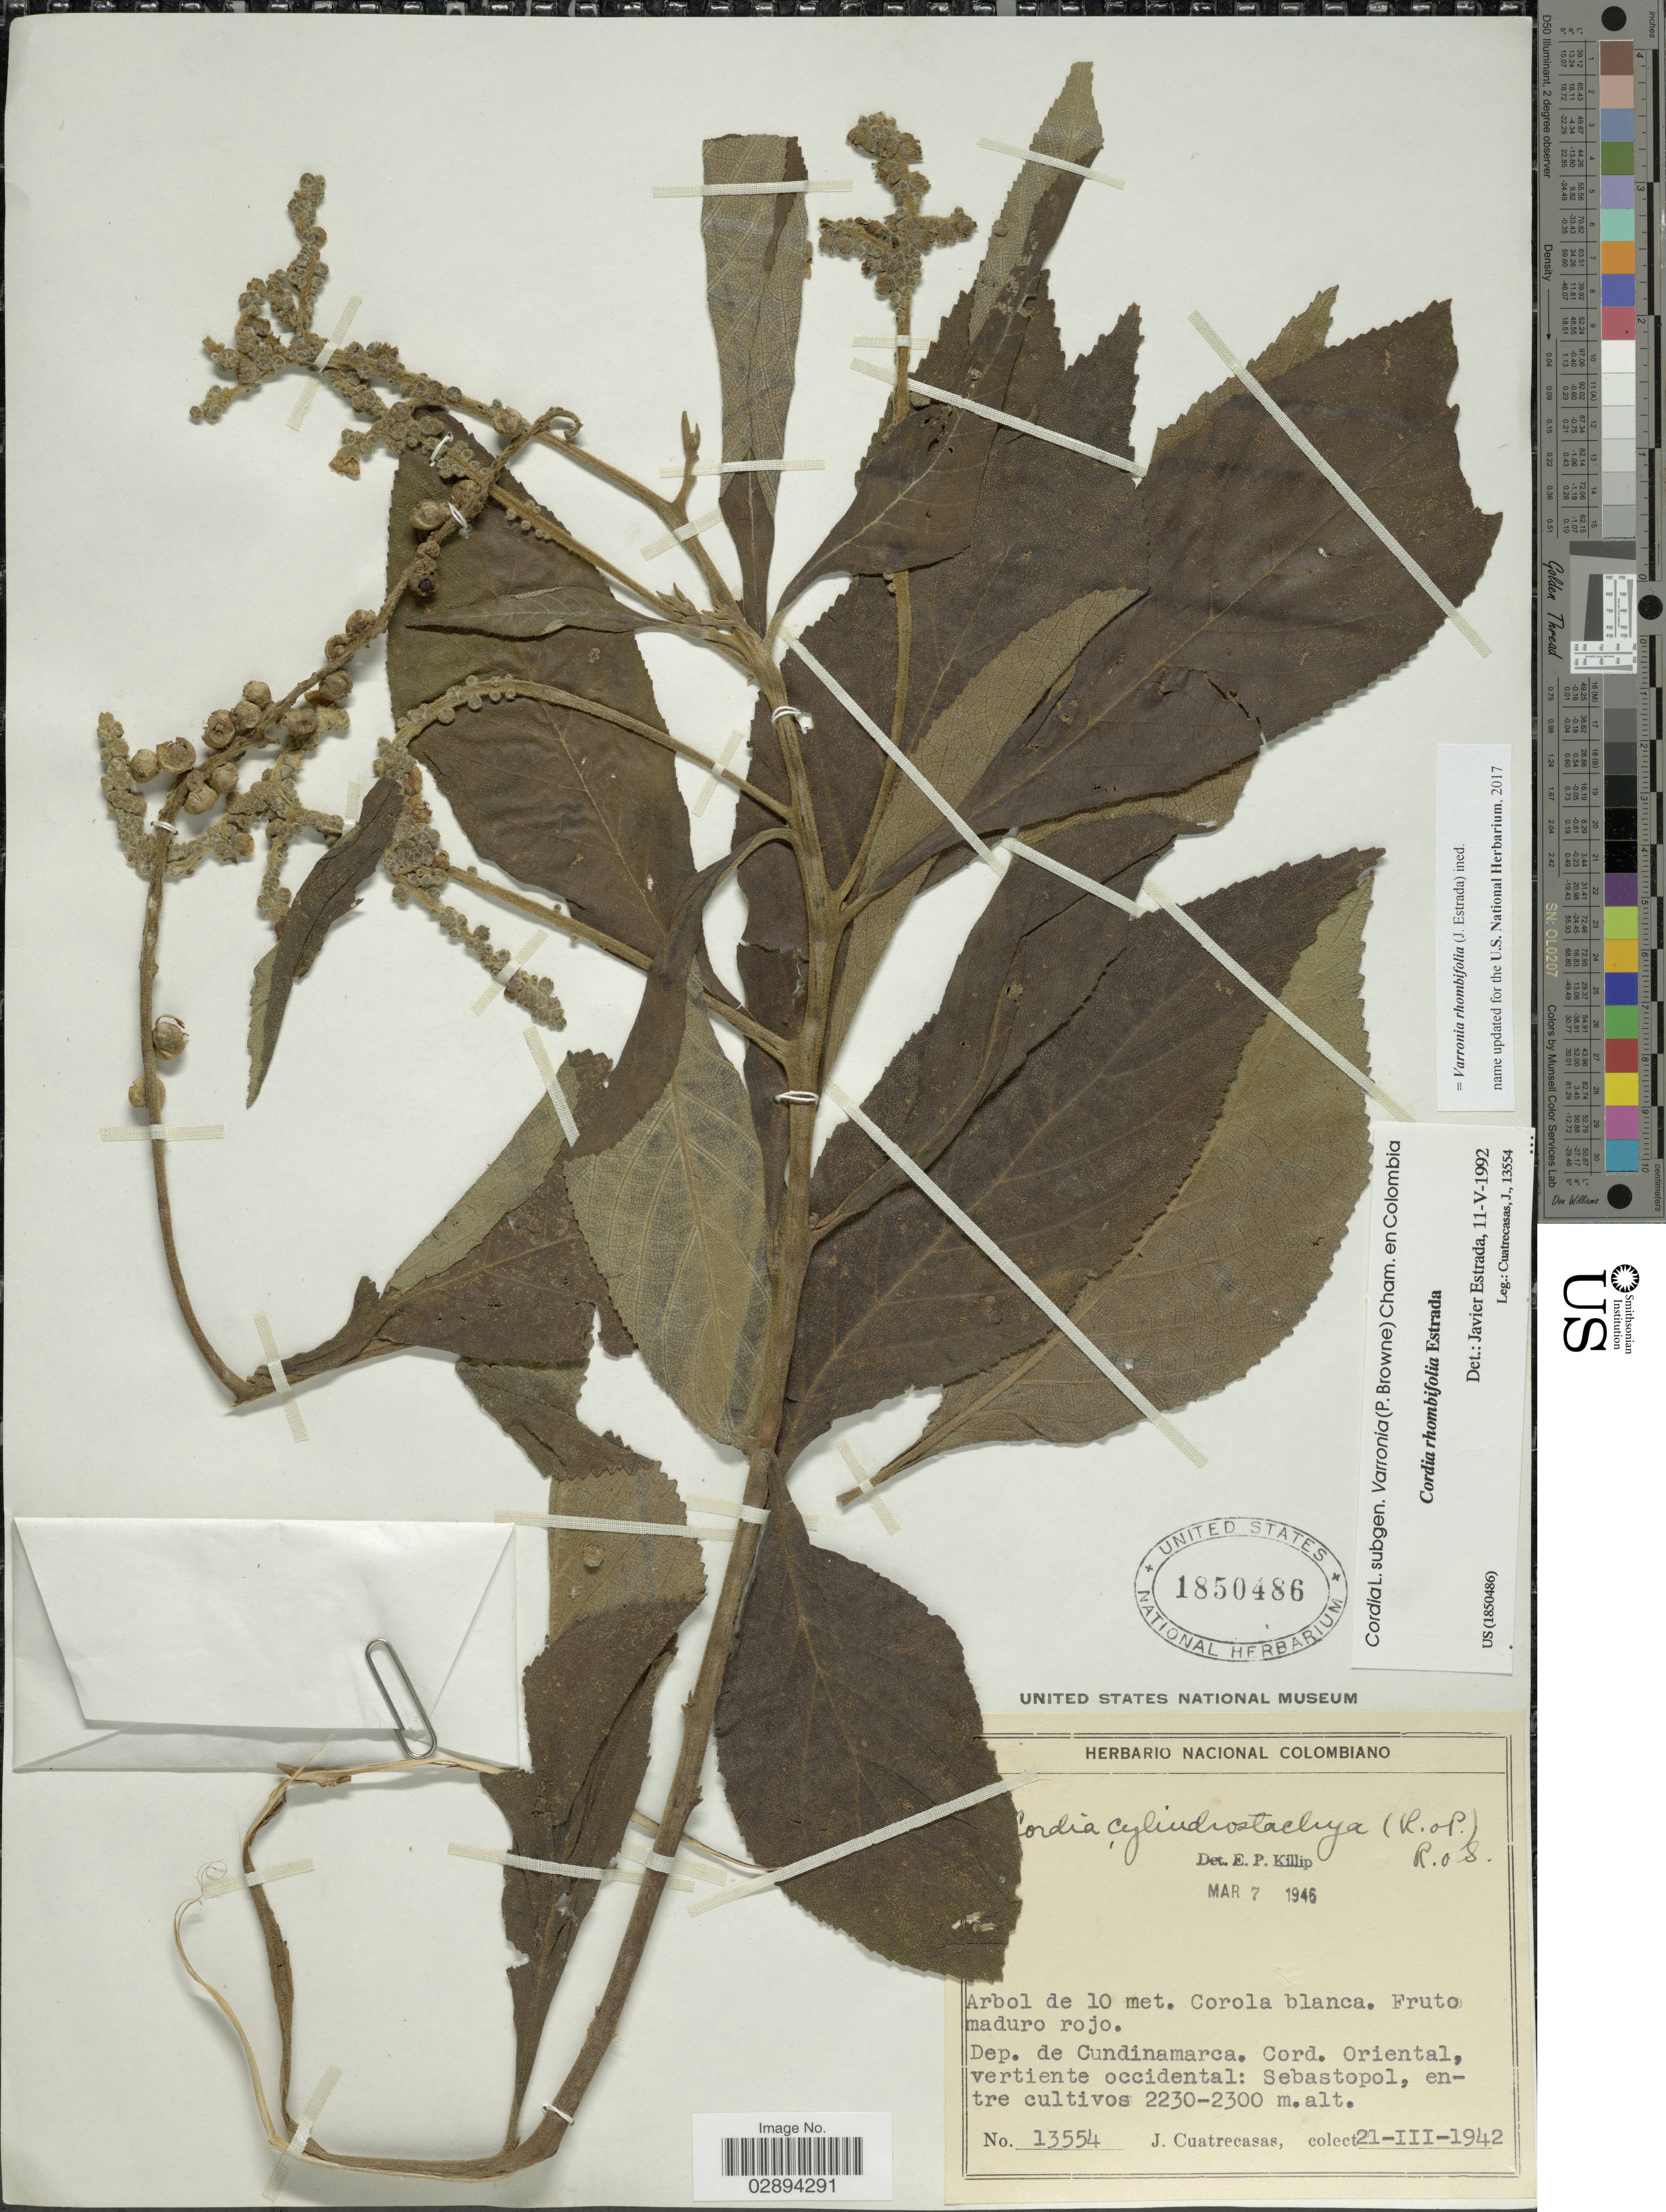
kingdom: Plantae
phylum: Tracheophyta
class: Magnoliopsida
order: Boraginales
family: Cordiaceae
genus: Varronia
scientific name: Varronia rhombifolia (J. Estrada) comb. nov. ined.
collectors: J. Cuatrecasas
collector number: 13554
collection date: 1942-03-21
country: Colombia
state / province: Cundinamarca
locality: Dep. de Cundinamarca, Cord. Oriental, vertiente occidental, Sebastopol.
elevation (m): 2230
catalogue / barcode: US 1850486